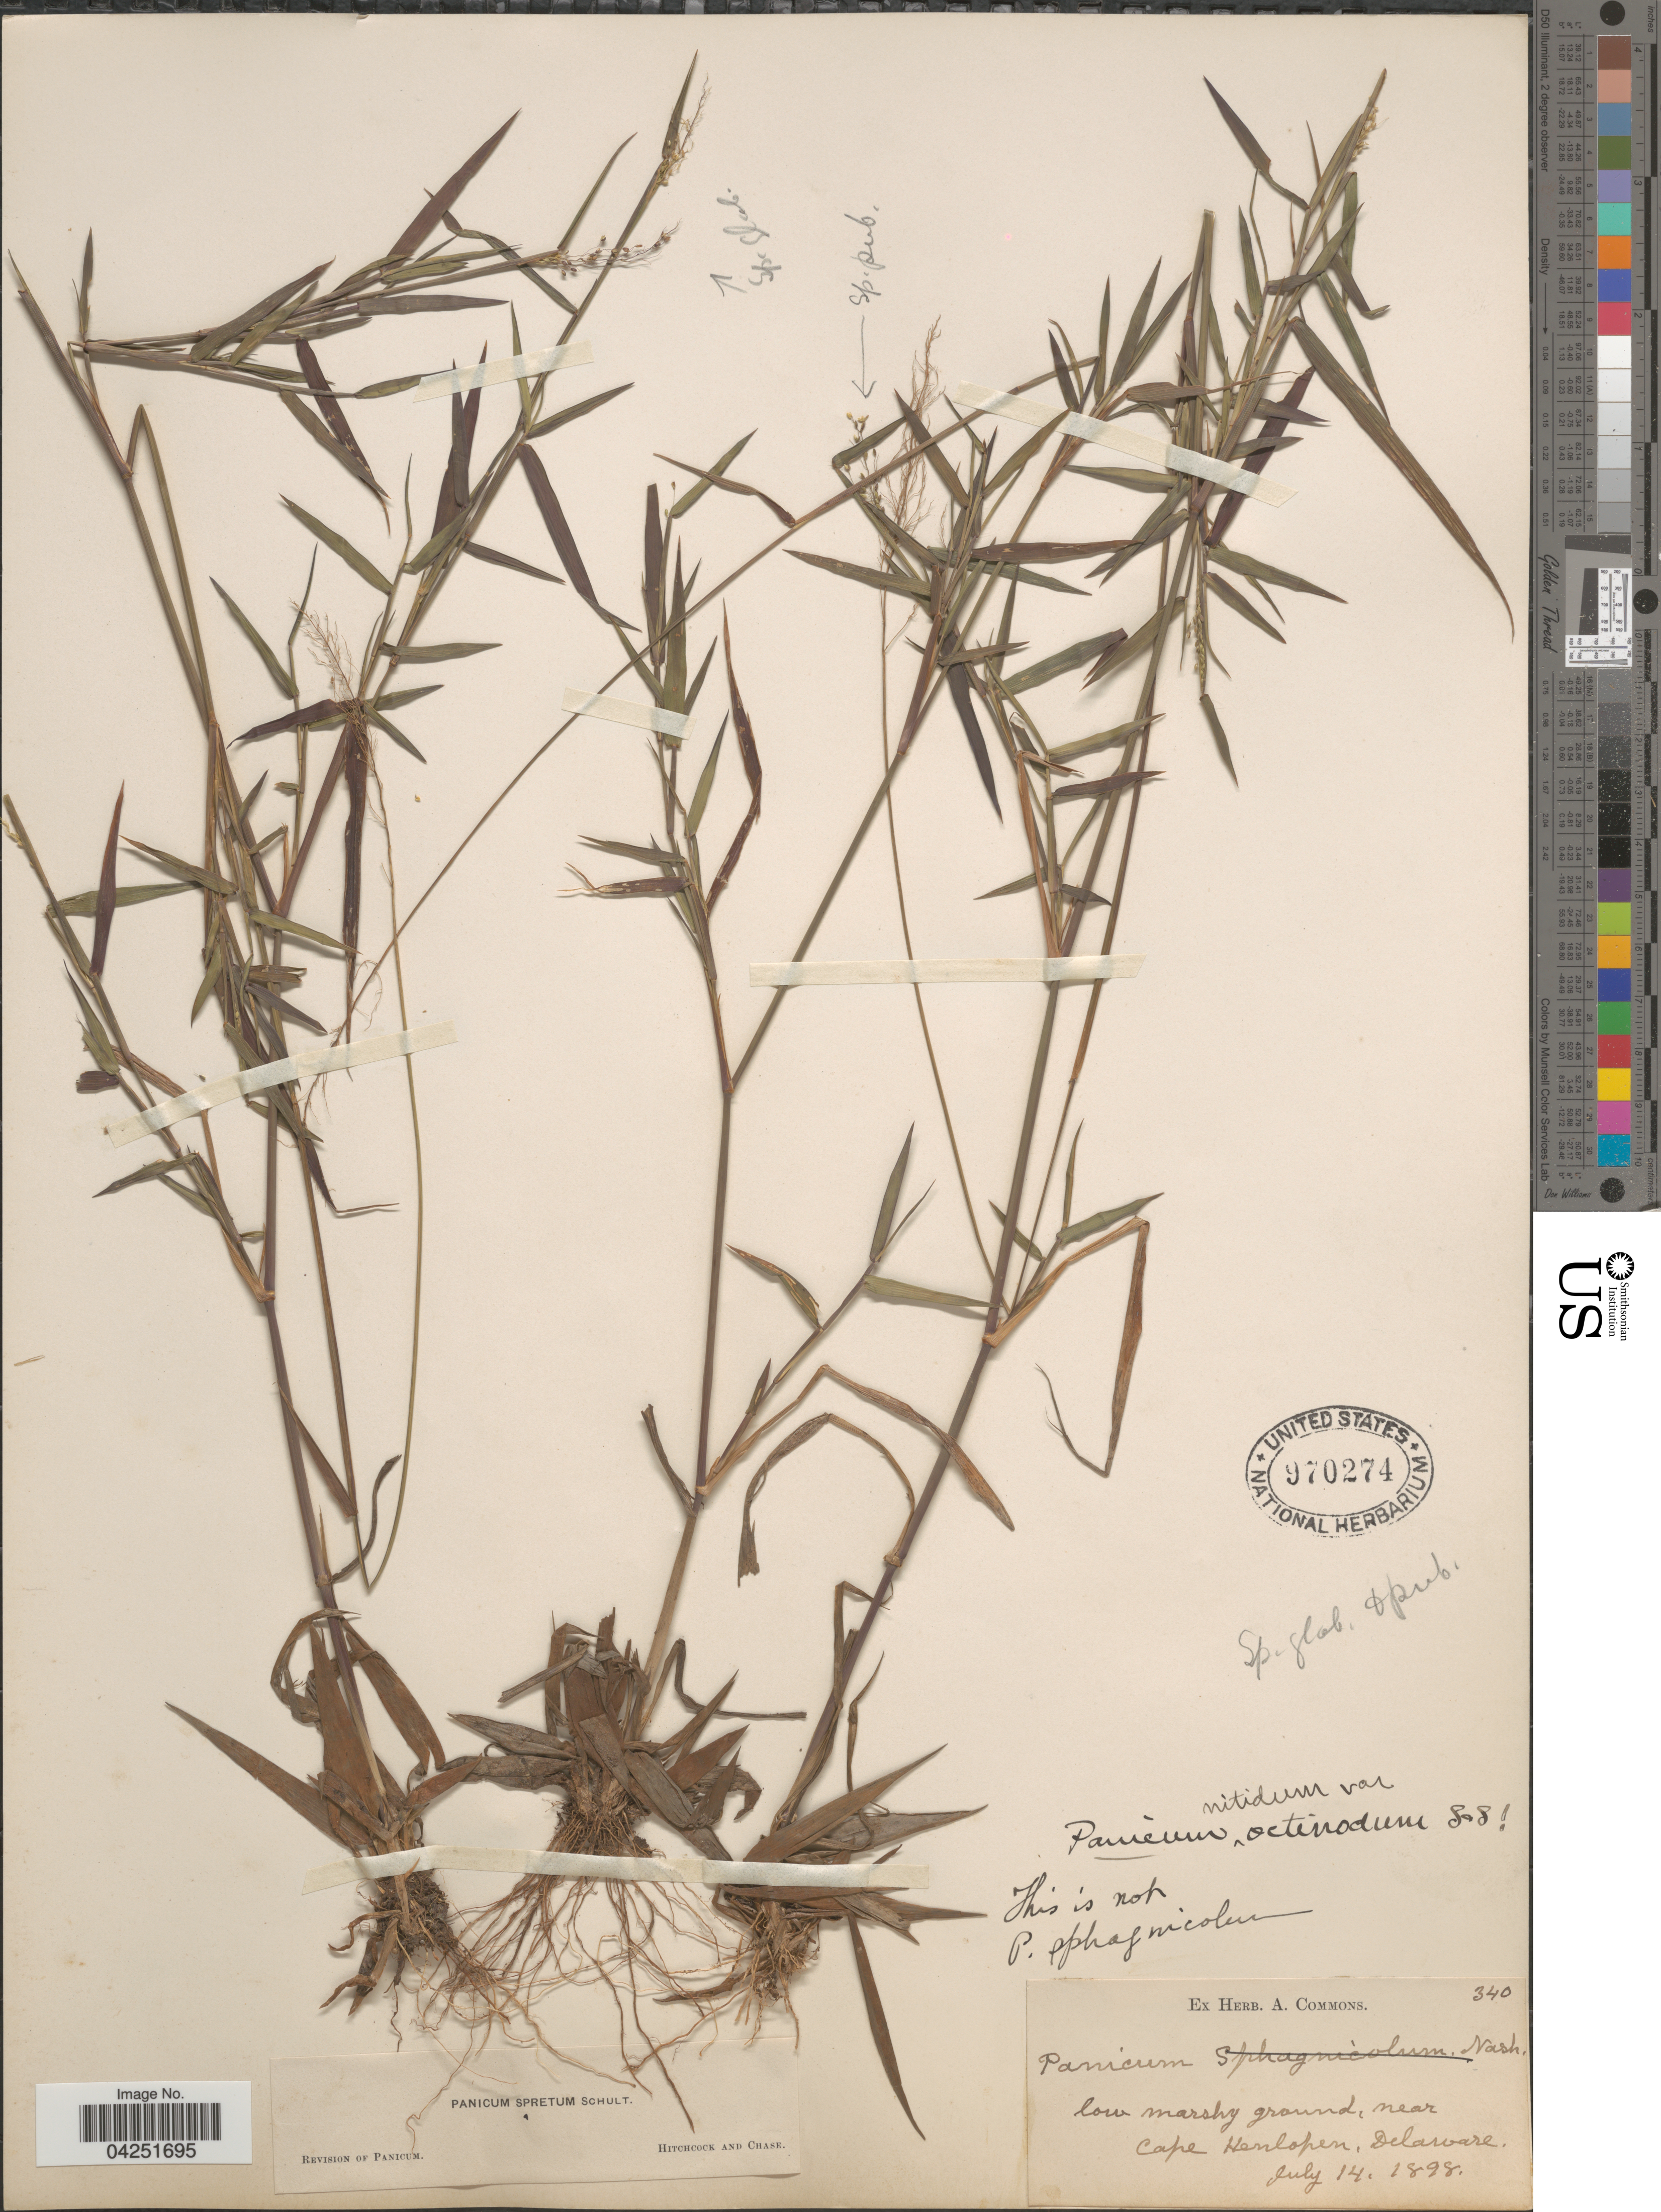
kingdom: Plantae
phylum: Tracheophyta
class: Liliopsida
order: Poales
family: Poaceae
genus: Dichanthelium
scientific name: Dichanthelium acuminatum var. densiflorum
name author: (Rand & Redfield) Gould & C.A. Clark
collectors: ex herb. A. Commons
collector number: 340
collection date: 1898-07-14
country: United States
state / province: Delaware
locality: Near Cape Henlopen.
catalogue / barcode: US 970274